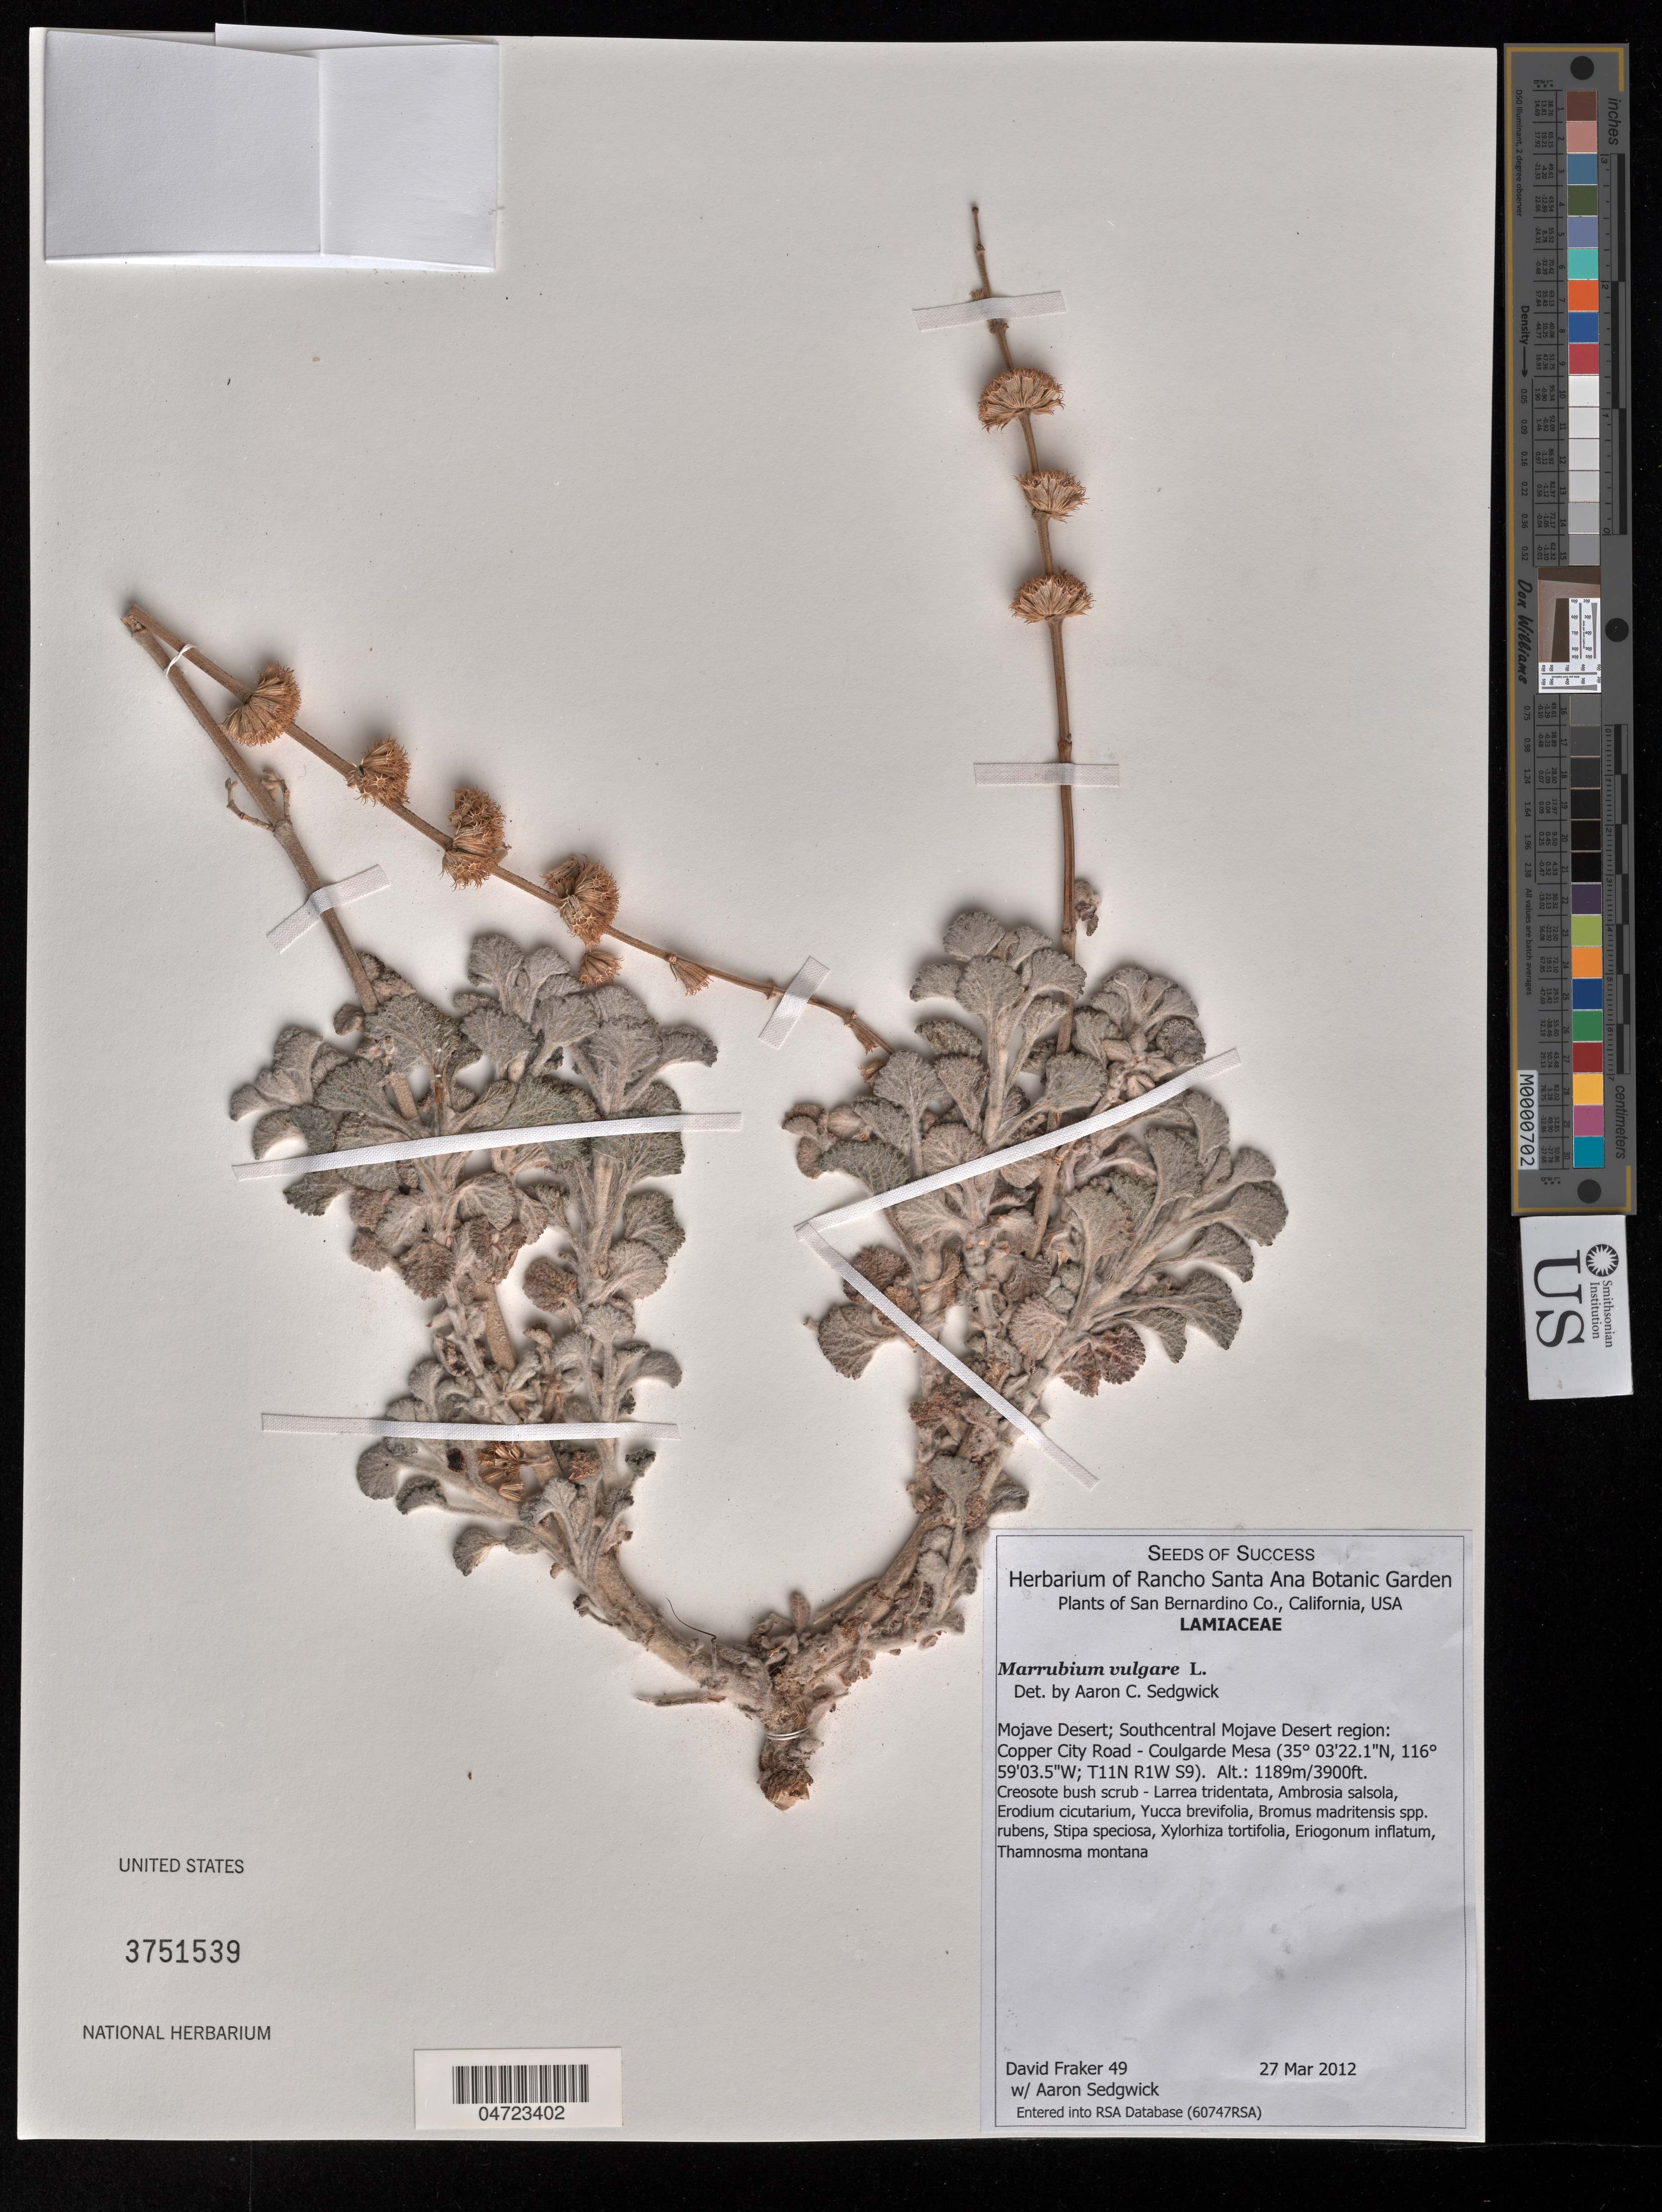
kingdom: Plantae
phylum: Tracheophyta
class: Magnoliopsida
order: Lamiales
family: Lamiaceae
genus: Marrubium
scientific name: Marrubium vulgare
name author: L.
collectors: D. Fraker & A. Sedgwick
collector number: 49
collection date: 2012-03-27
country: United States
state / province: California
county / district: San Bernardino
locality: San Bernardino Co. Mojave Desert; Southcentral Mojave Desert region: Copper City Road - Coulgarde Mesa (T11N R1W S9).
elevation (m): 1189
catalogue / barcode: US 3751539